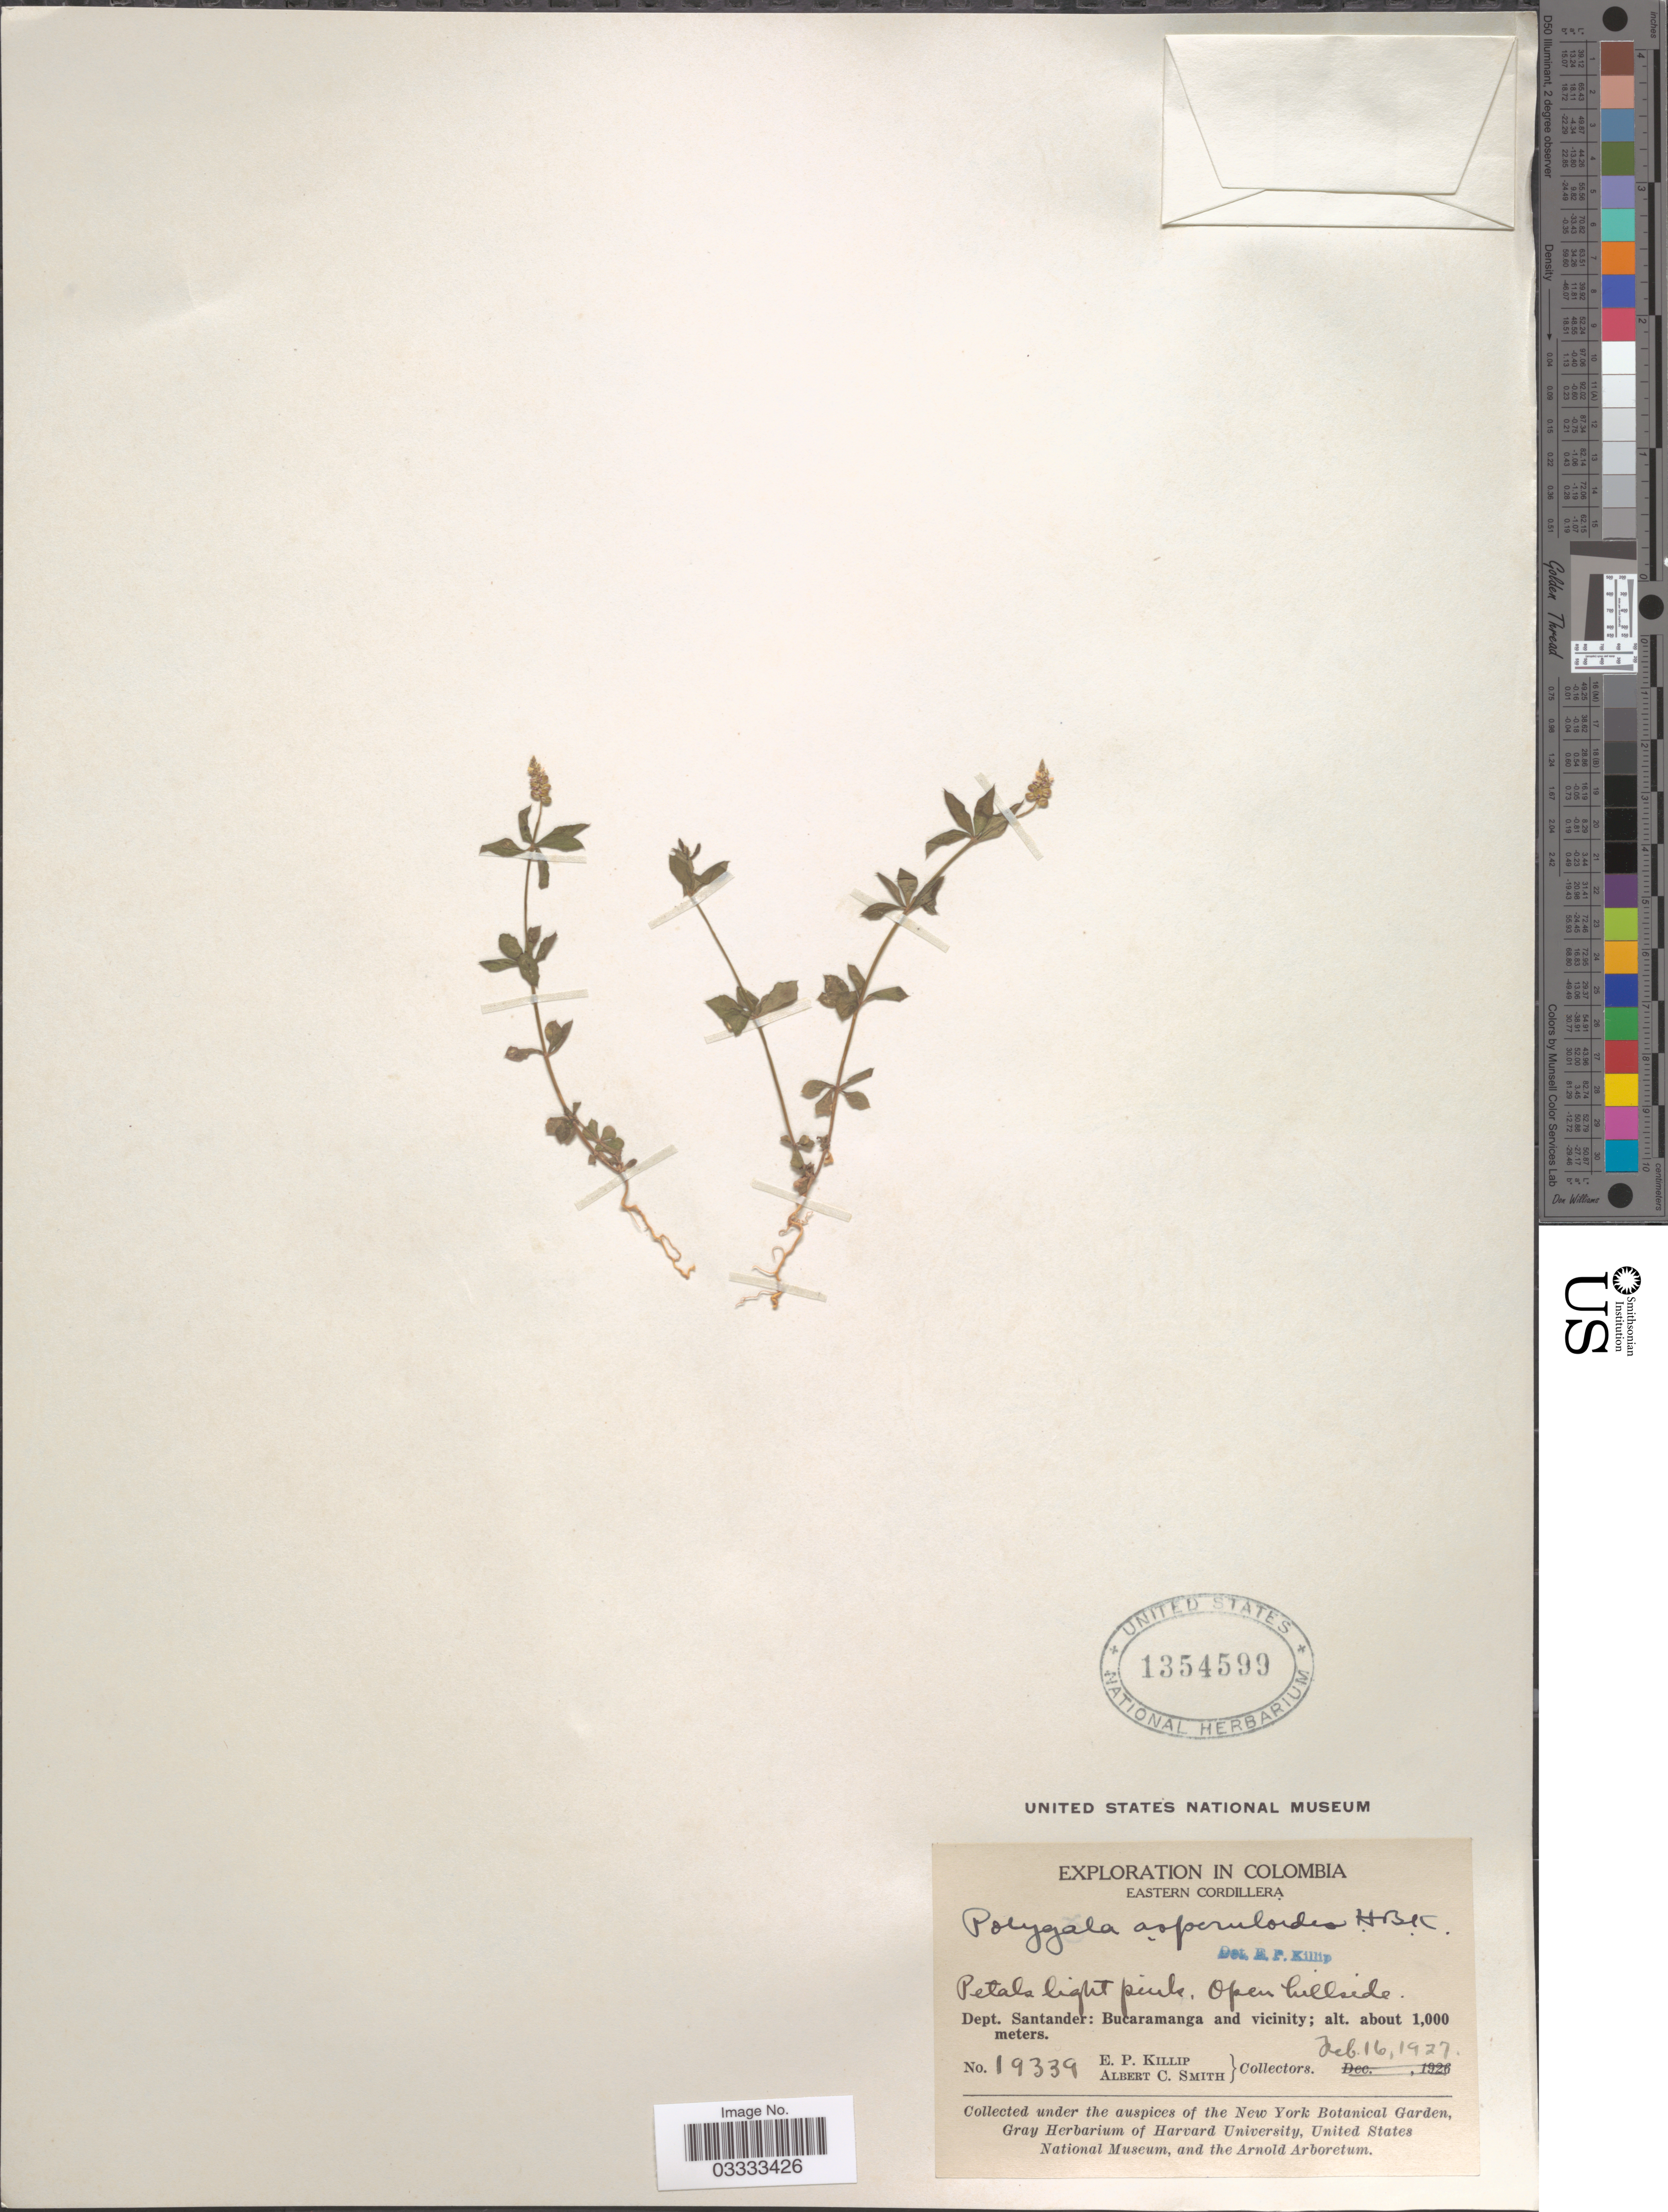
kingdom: Plantae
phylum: Tracheophyta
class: Magnoliopsida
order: Fabales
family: Polygalaceae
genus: Polygala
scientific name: Polygala asperuloides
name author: Kunth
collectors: E. P. Killip & A. C. Smith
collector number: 19339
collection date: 1927-02-16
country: Colombia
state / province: Santander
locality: Eastern Cordillera. Dept. Santander: Bucaramanga and vicinity.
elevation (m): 1000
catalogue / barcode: US 1354599